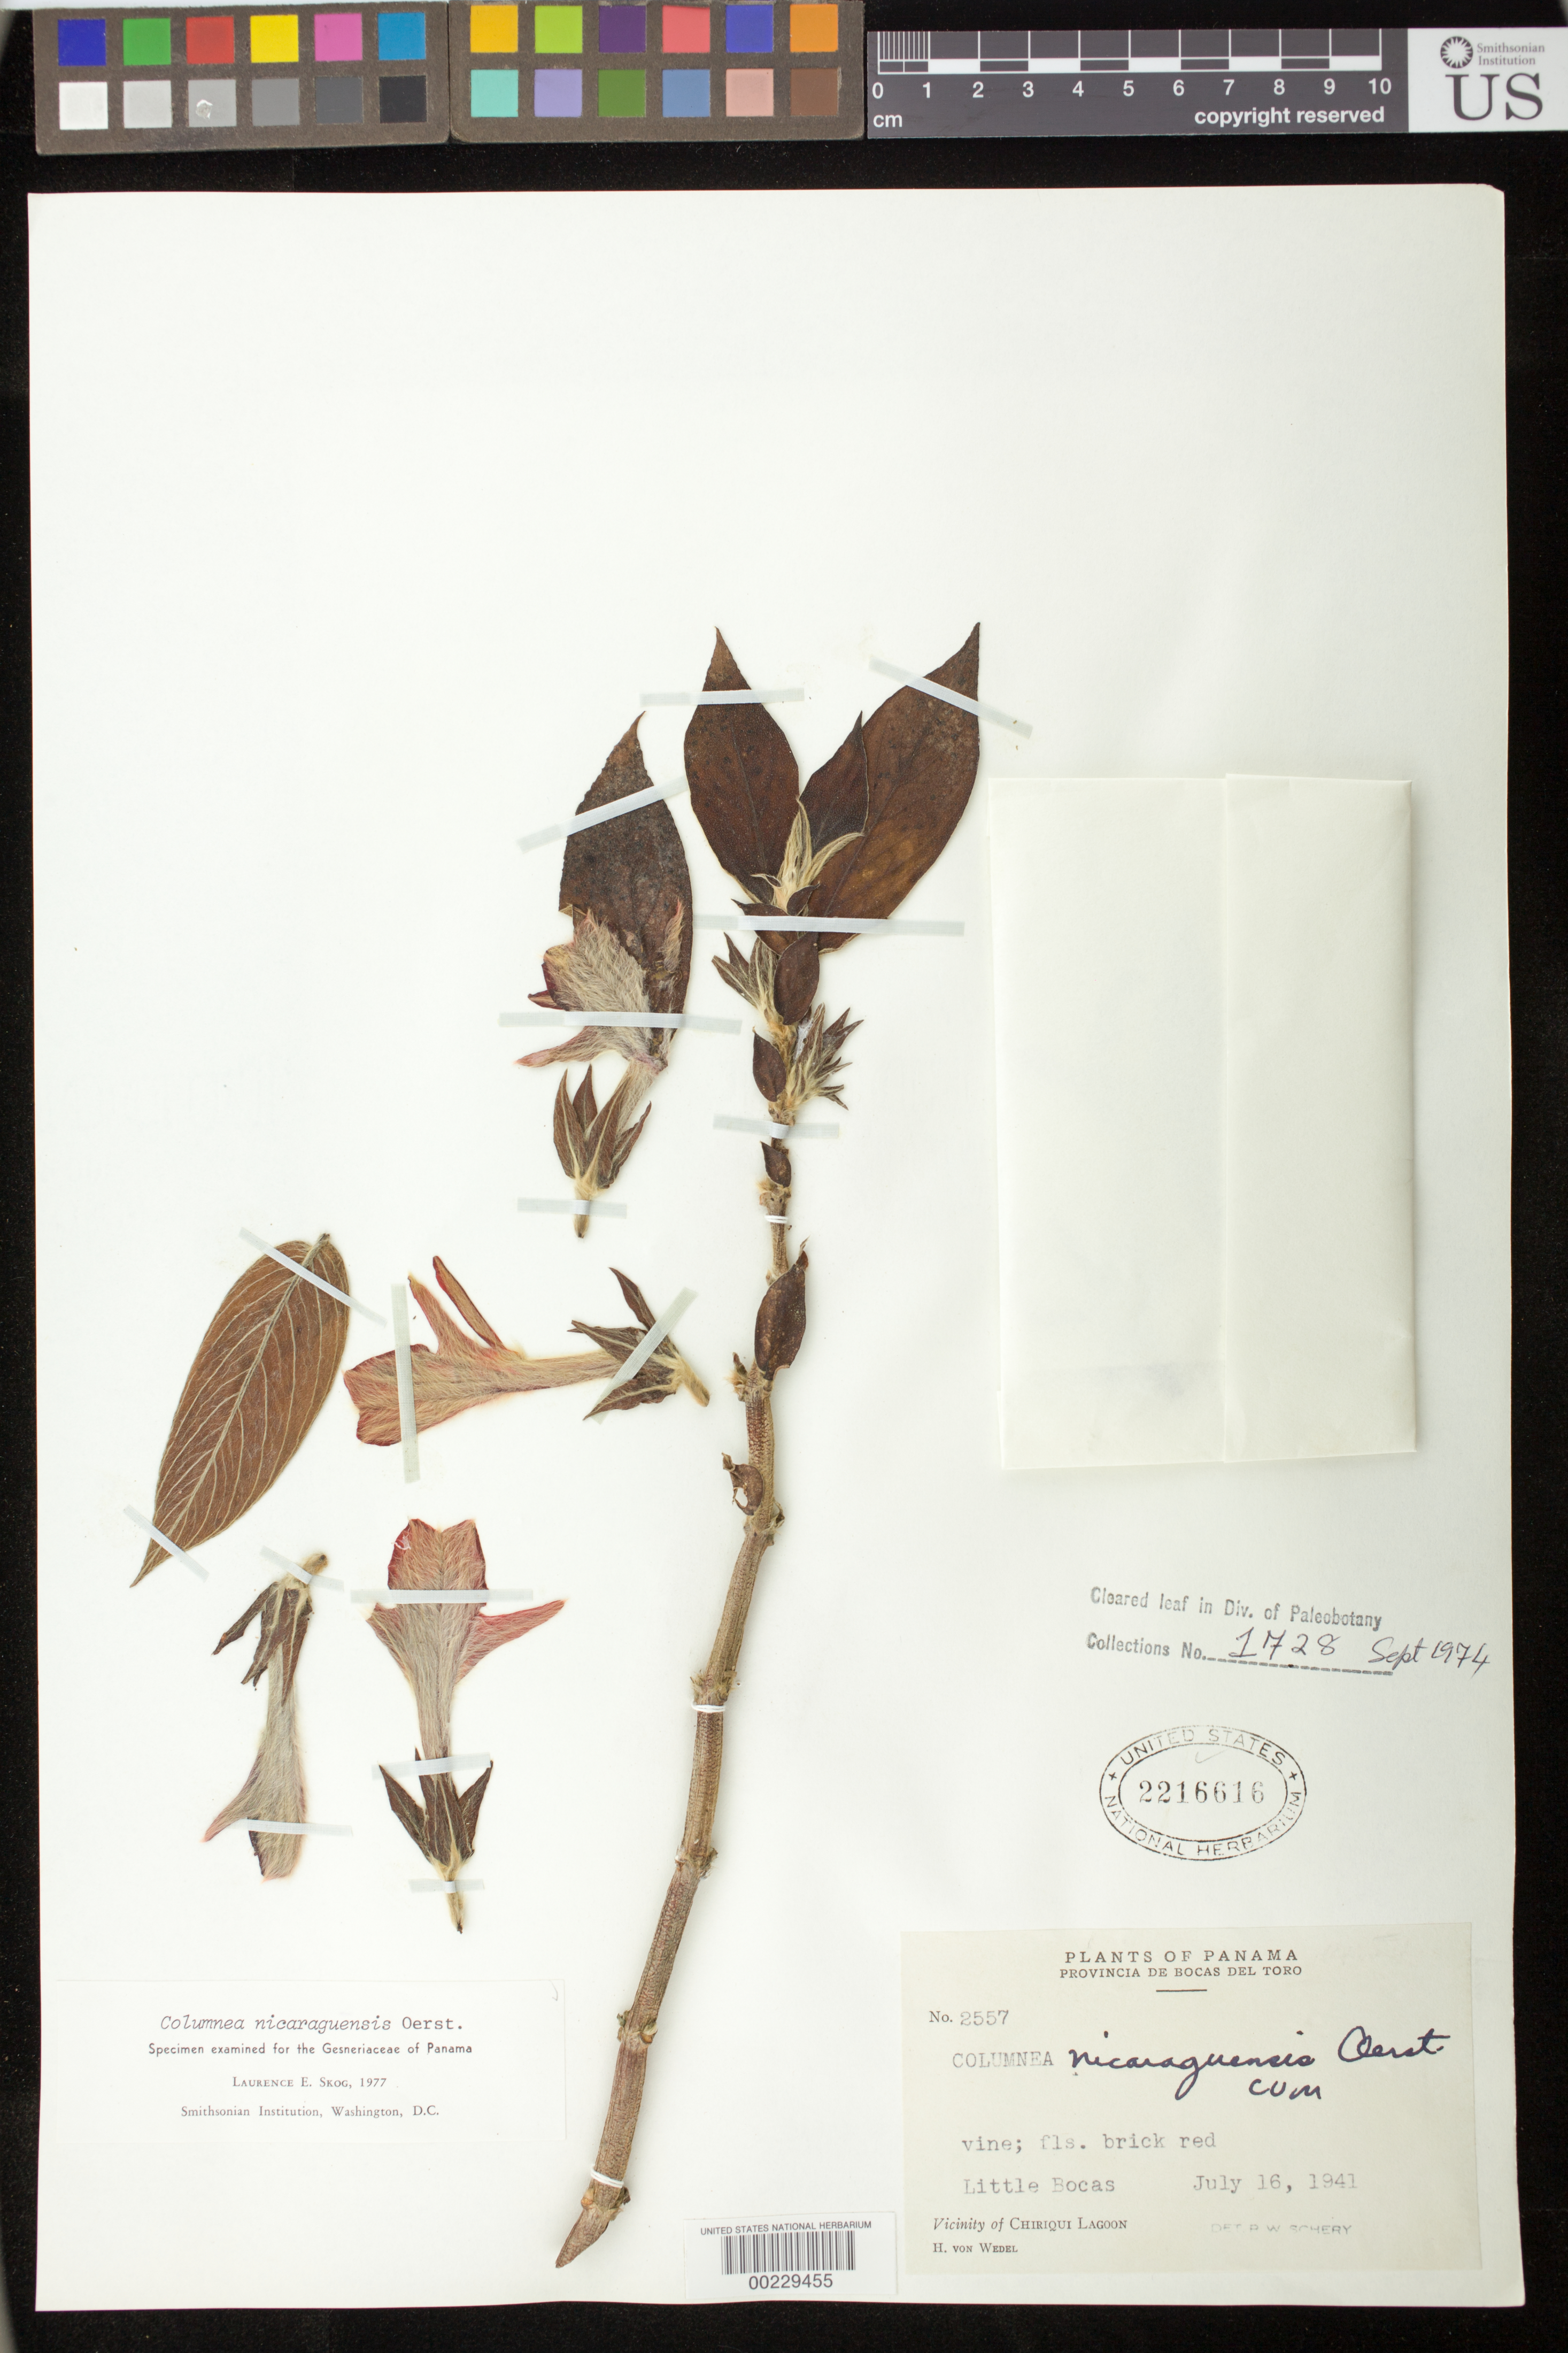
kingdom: Plantae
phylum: Tracheophyta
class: Magnoliopsida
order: Lamiales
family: Gesneriaceae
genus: Columnea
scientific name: Columnea nicaraguensis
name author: Oerst.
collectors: H. von Wedel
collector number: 2557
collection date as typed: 16 Jul 1941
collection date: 1941-07-16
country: Panama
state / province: Bocas del Toro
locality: Little Bocas, vicinity of Chiriqui Lagoon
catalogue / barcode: US 2216616